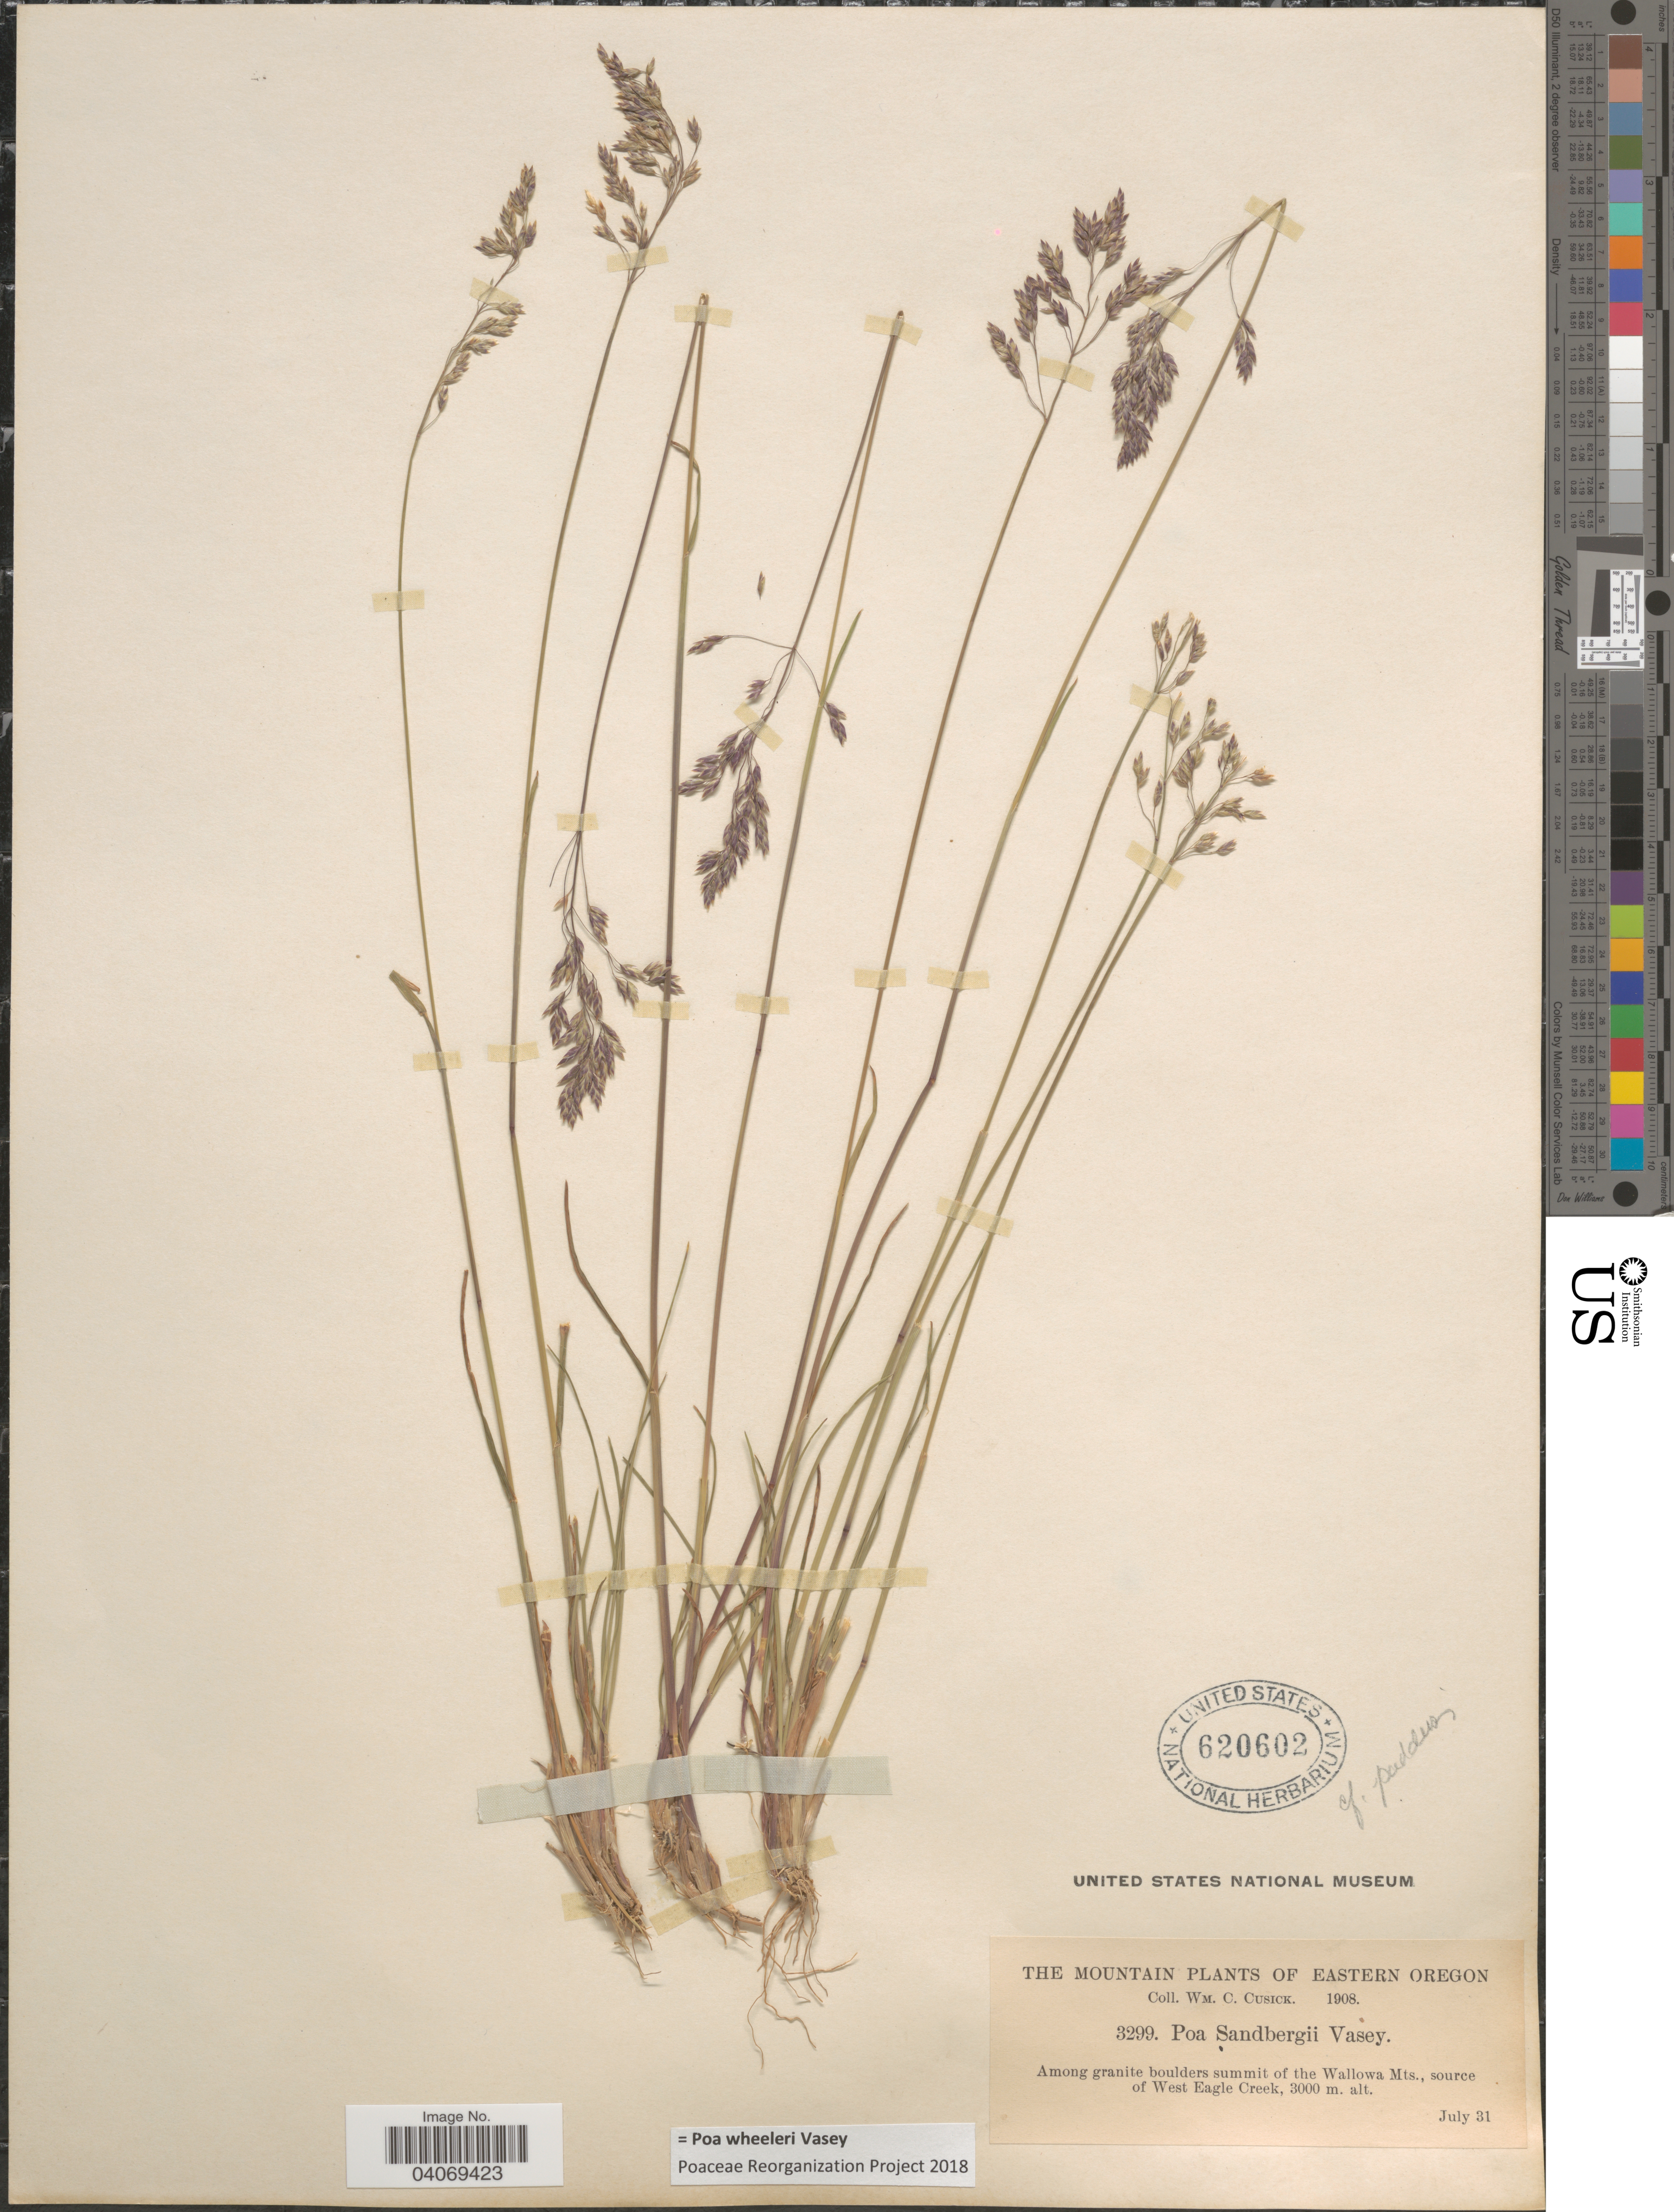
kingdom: Plantae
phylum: Tracheophyta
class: Liliopsida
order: Poales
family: Poaceae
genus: Poa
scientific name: Poa wheeleri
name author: Vasey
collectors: W. C. Cusick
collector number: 3299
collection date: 1908-07-31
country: United States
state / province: Oregon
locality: The Mountain Plants of Eastern Oregon. Among granite boulders summit of the Wallowa Mts., source of West Eagle Creek.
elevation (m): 3000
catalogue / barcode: US 620602